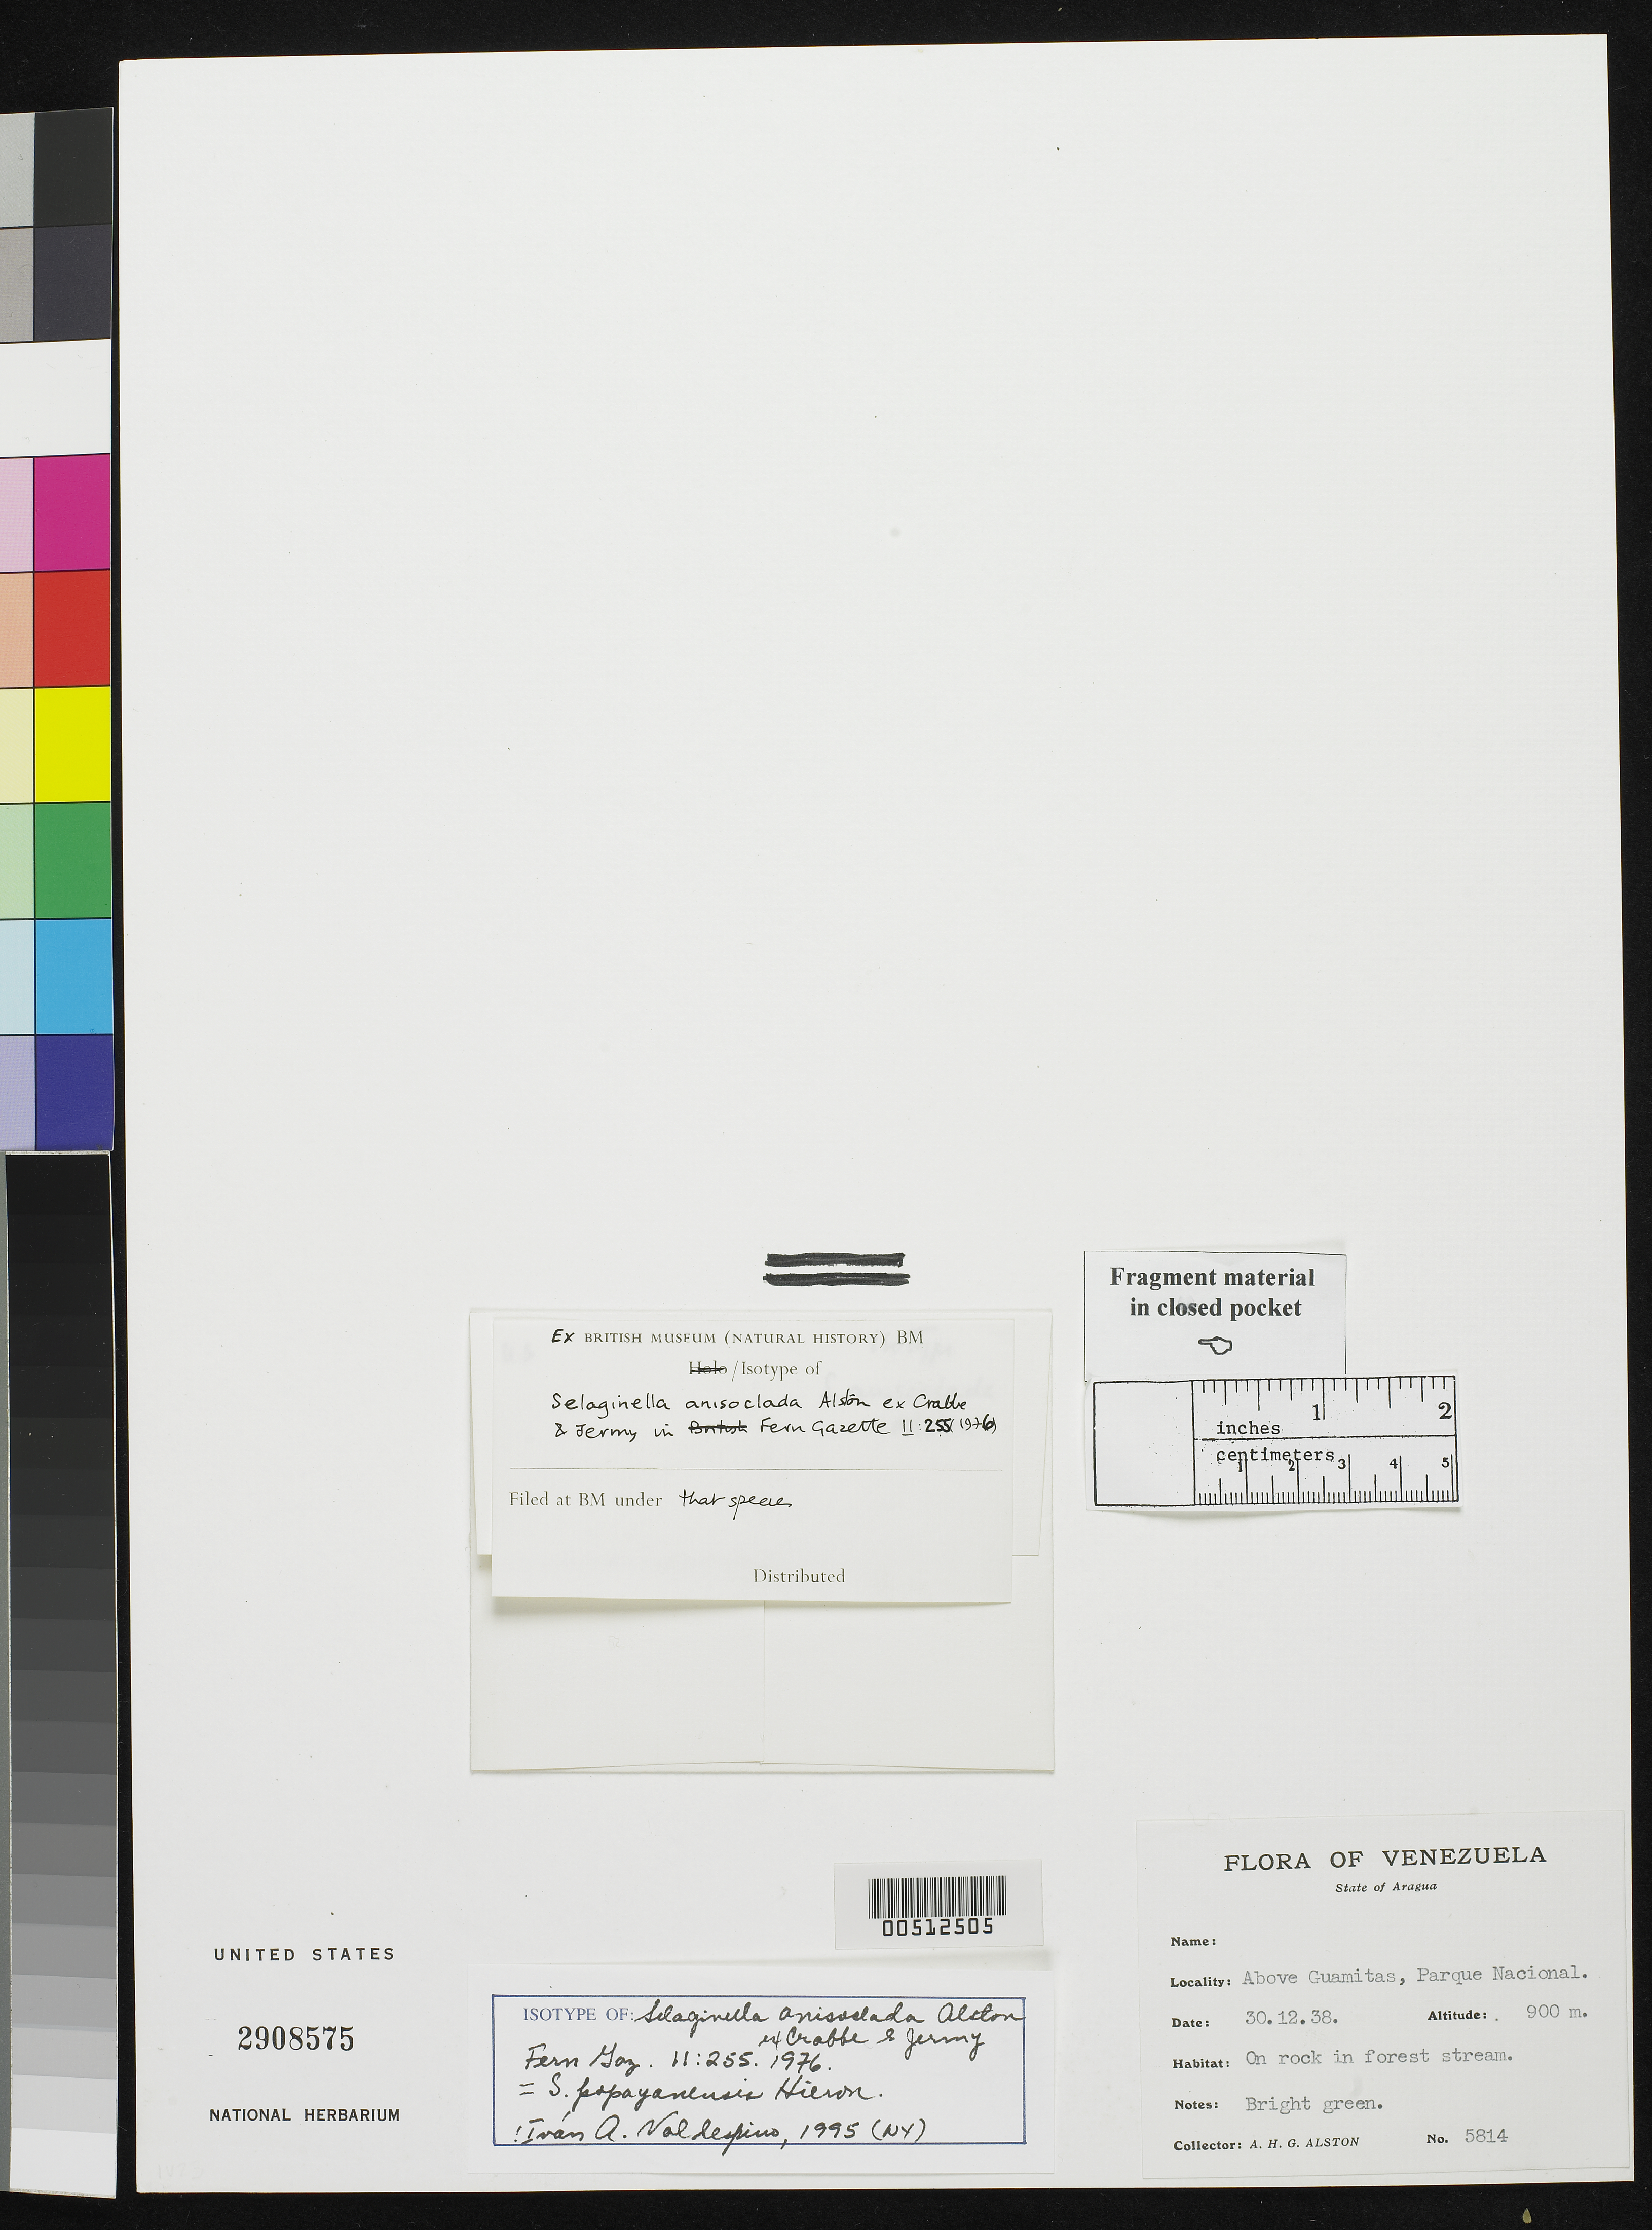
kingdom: Plantae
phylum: Tracheophyta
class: Lycopodiopsida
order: Selaginellales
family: Selaginellaceae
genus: Selaginella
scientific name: Selaginella anisoclada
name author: Alston ex Crabbe & Jermy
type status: Isotype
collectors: A. H. Alston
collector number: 5814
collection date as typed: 30 Dec 1938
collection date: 1938-12-30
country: Venezuela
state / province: Aragua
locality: Above Guamitas, Parque Nacional.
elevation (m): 900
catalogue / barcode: US 2908575